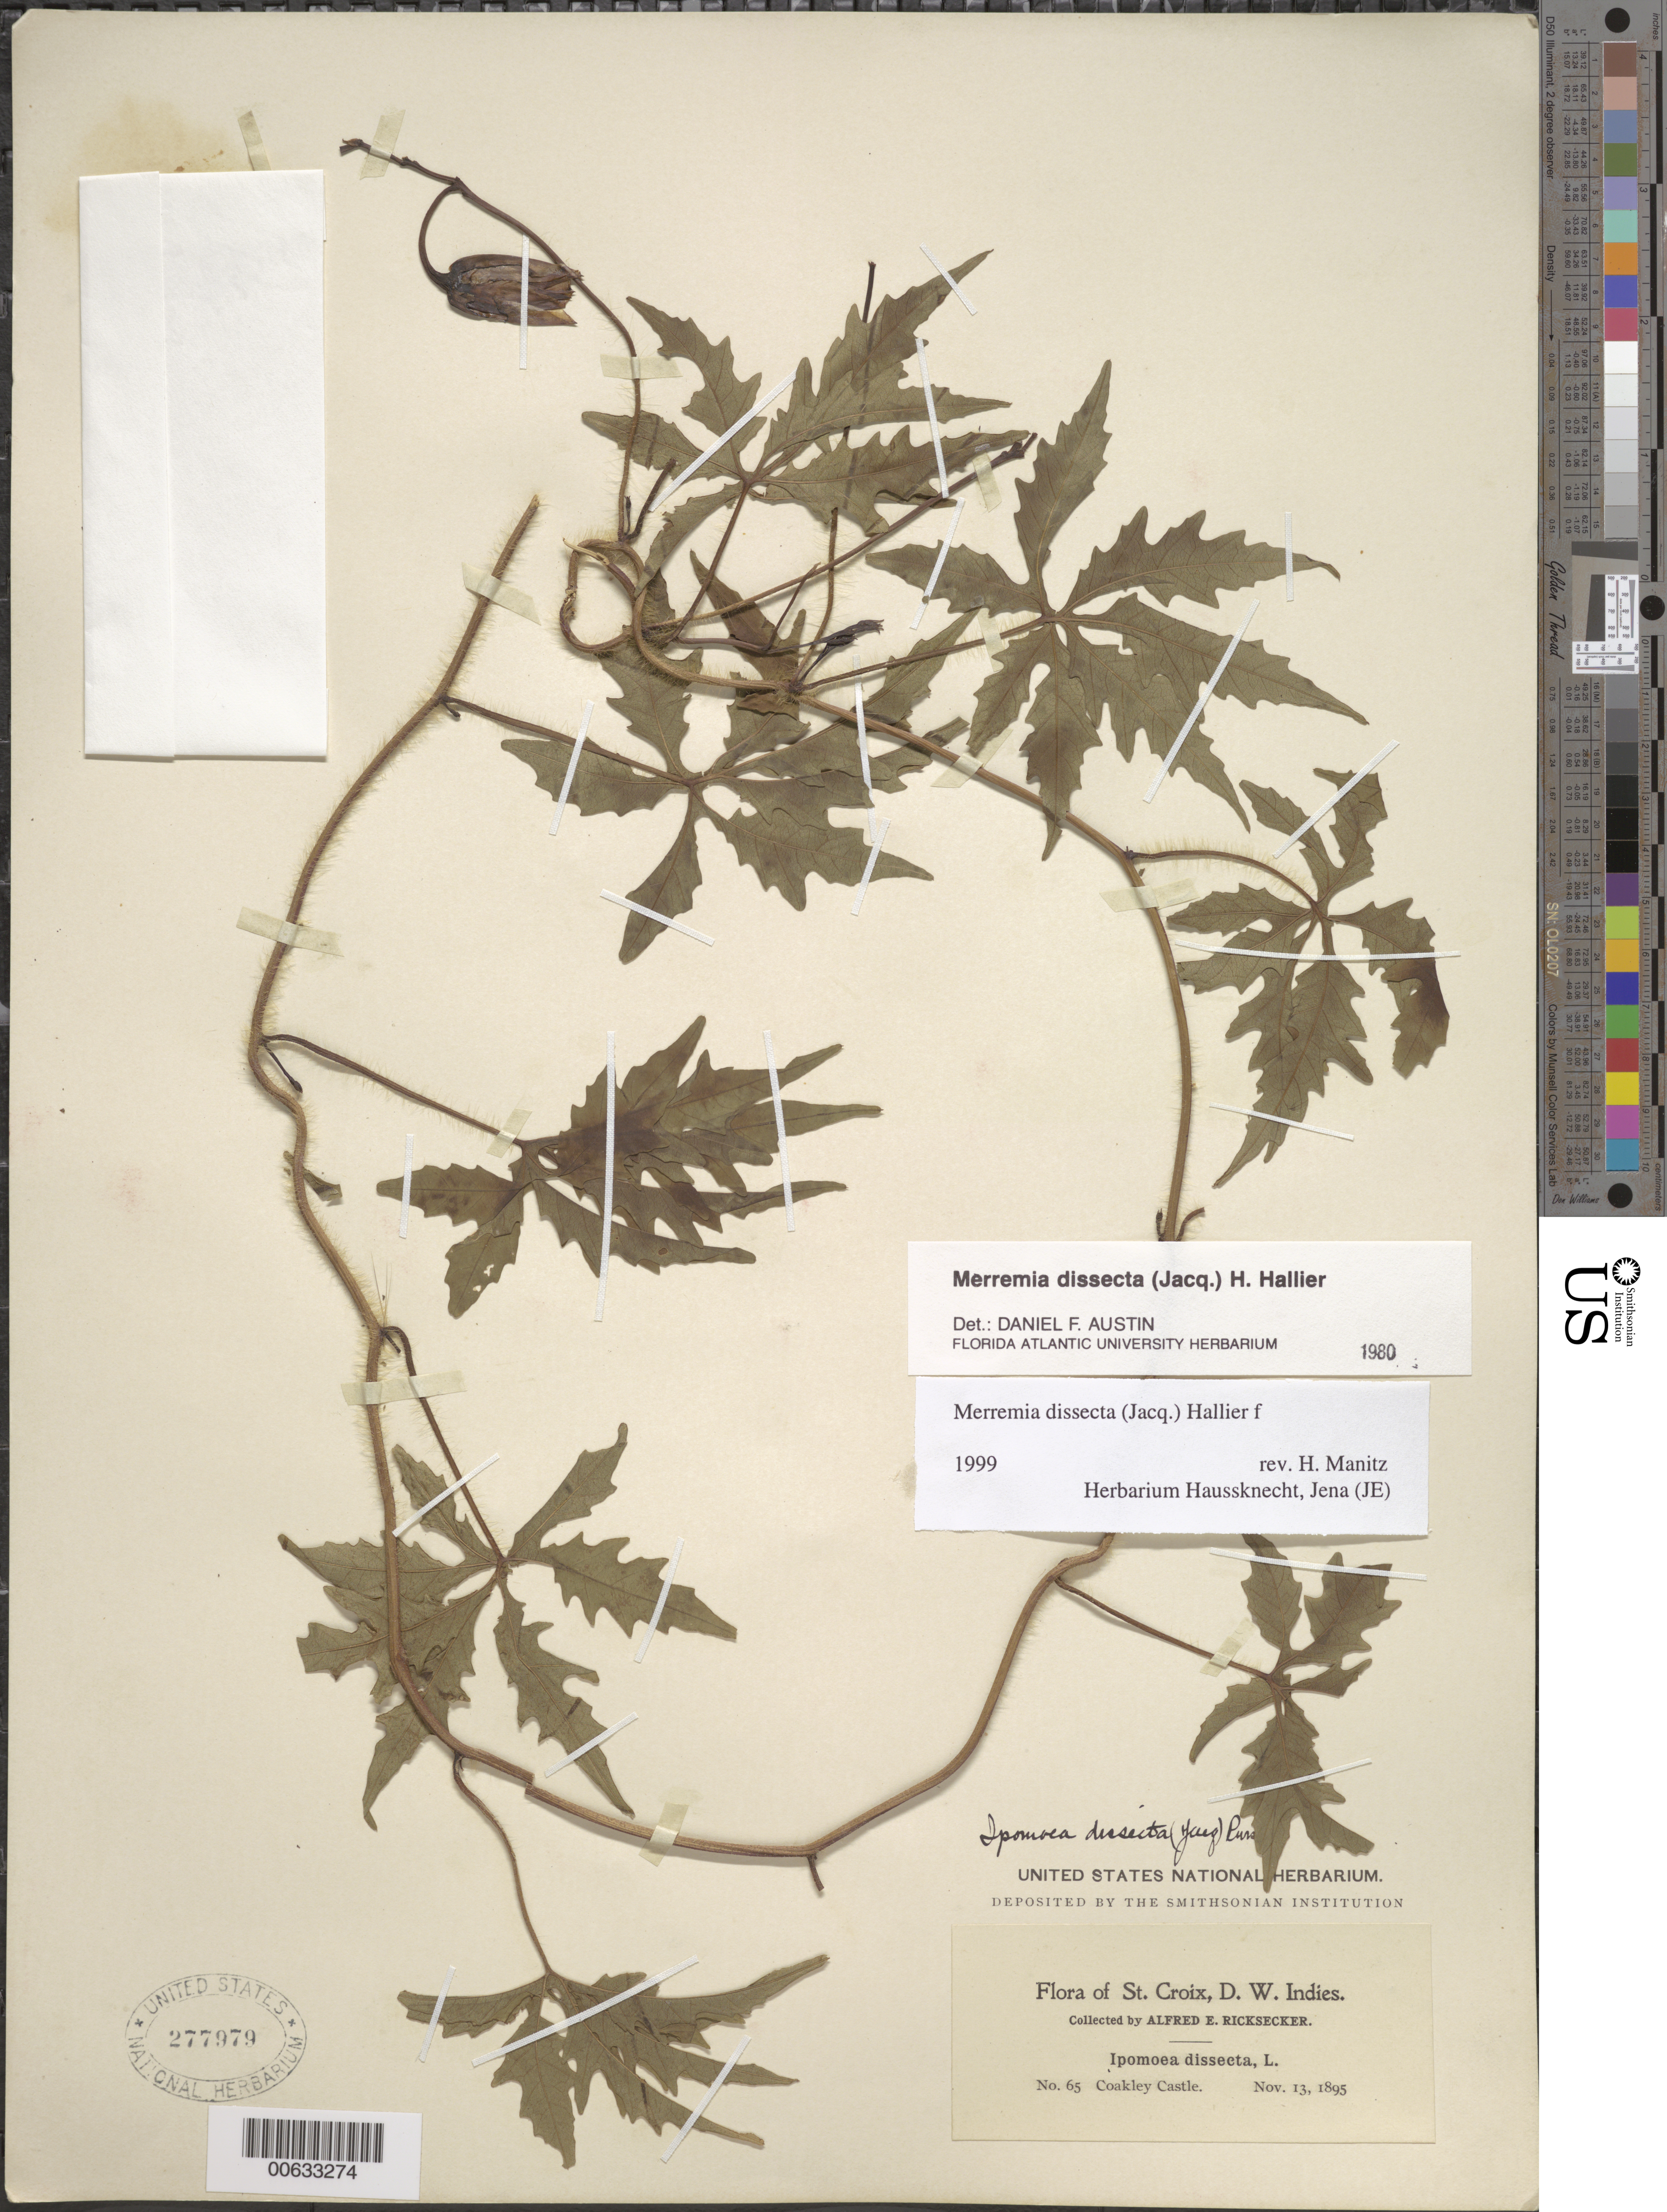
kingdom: Plantae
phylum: Tracheophyta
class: Magnoliopsida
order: Solanales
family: Convolvulaceae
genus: Distimake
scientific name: Distimake dissectus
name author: (Jacq.) A. R. Simões & Staples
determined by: Strong, Mark T., (BOT), Smithsonian Institution - National Museum of Natural History (UNITED STATES)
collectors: A. E. Ricksecker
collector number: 65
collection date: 1895-11-13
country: U.S. Virgin Islands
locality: St. Croix, D.W. Indies, Coakley Castle.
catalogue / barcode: US 277979